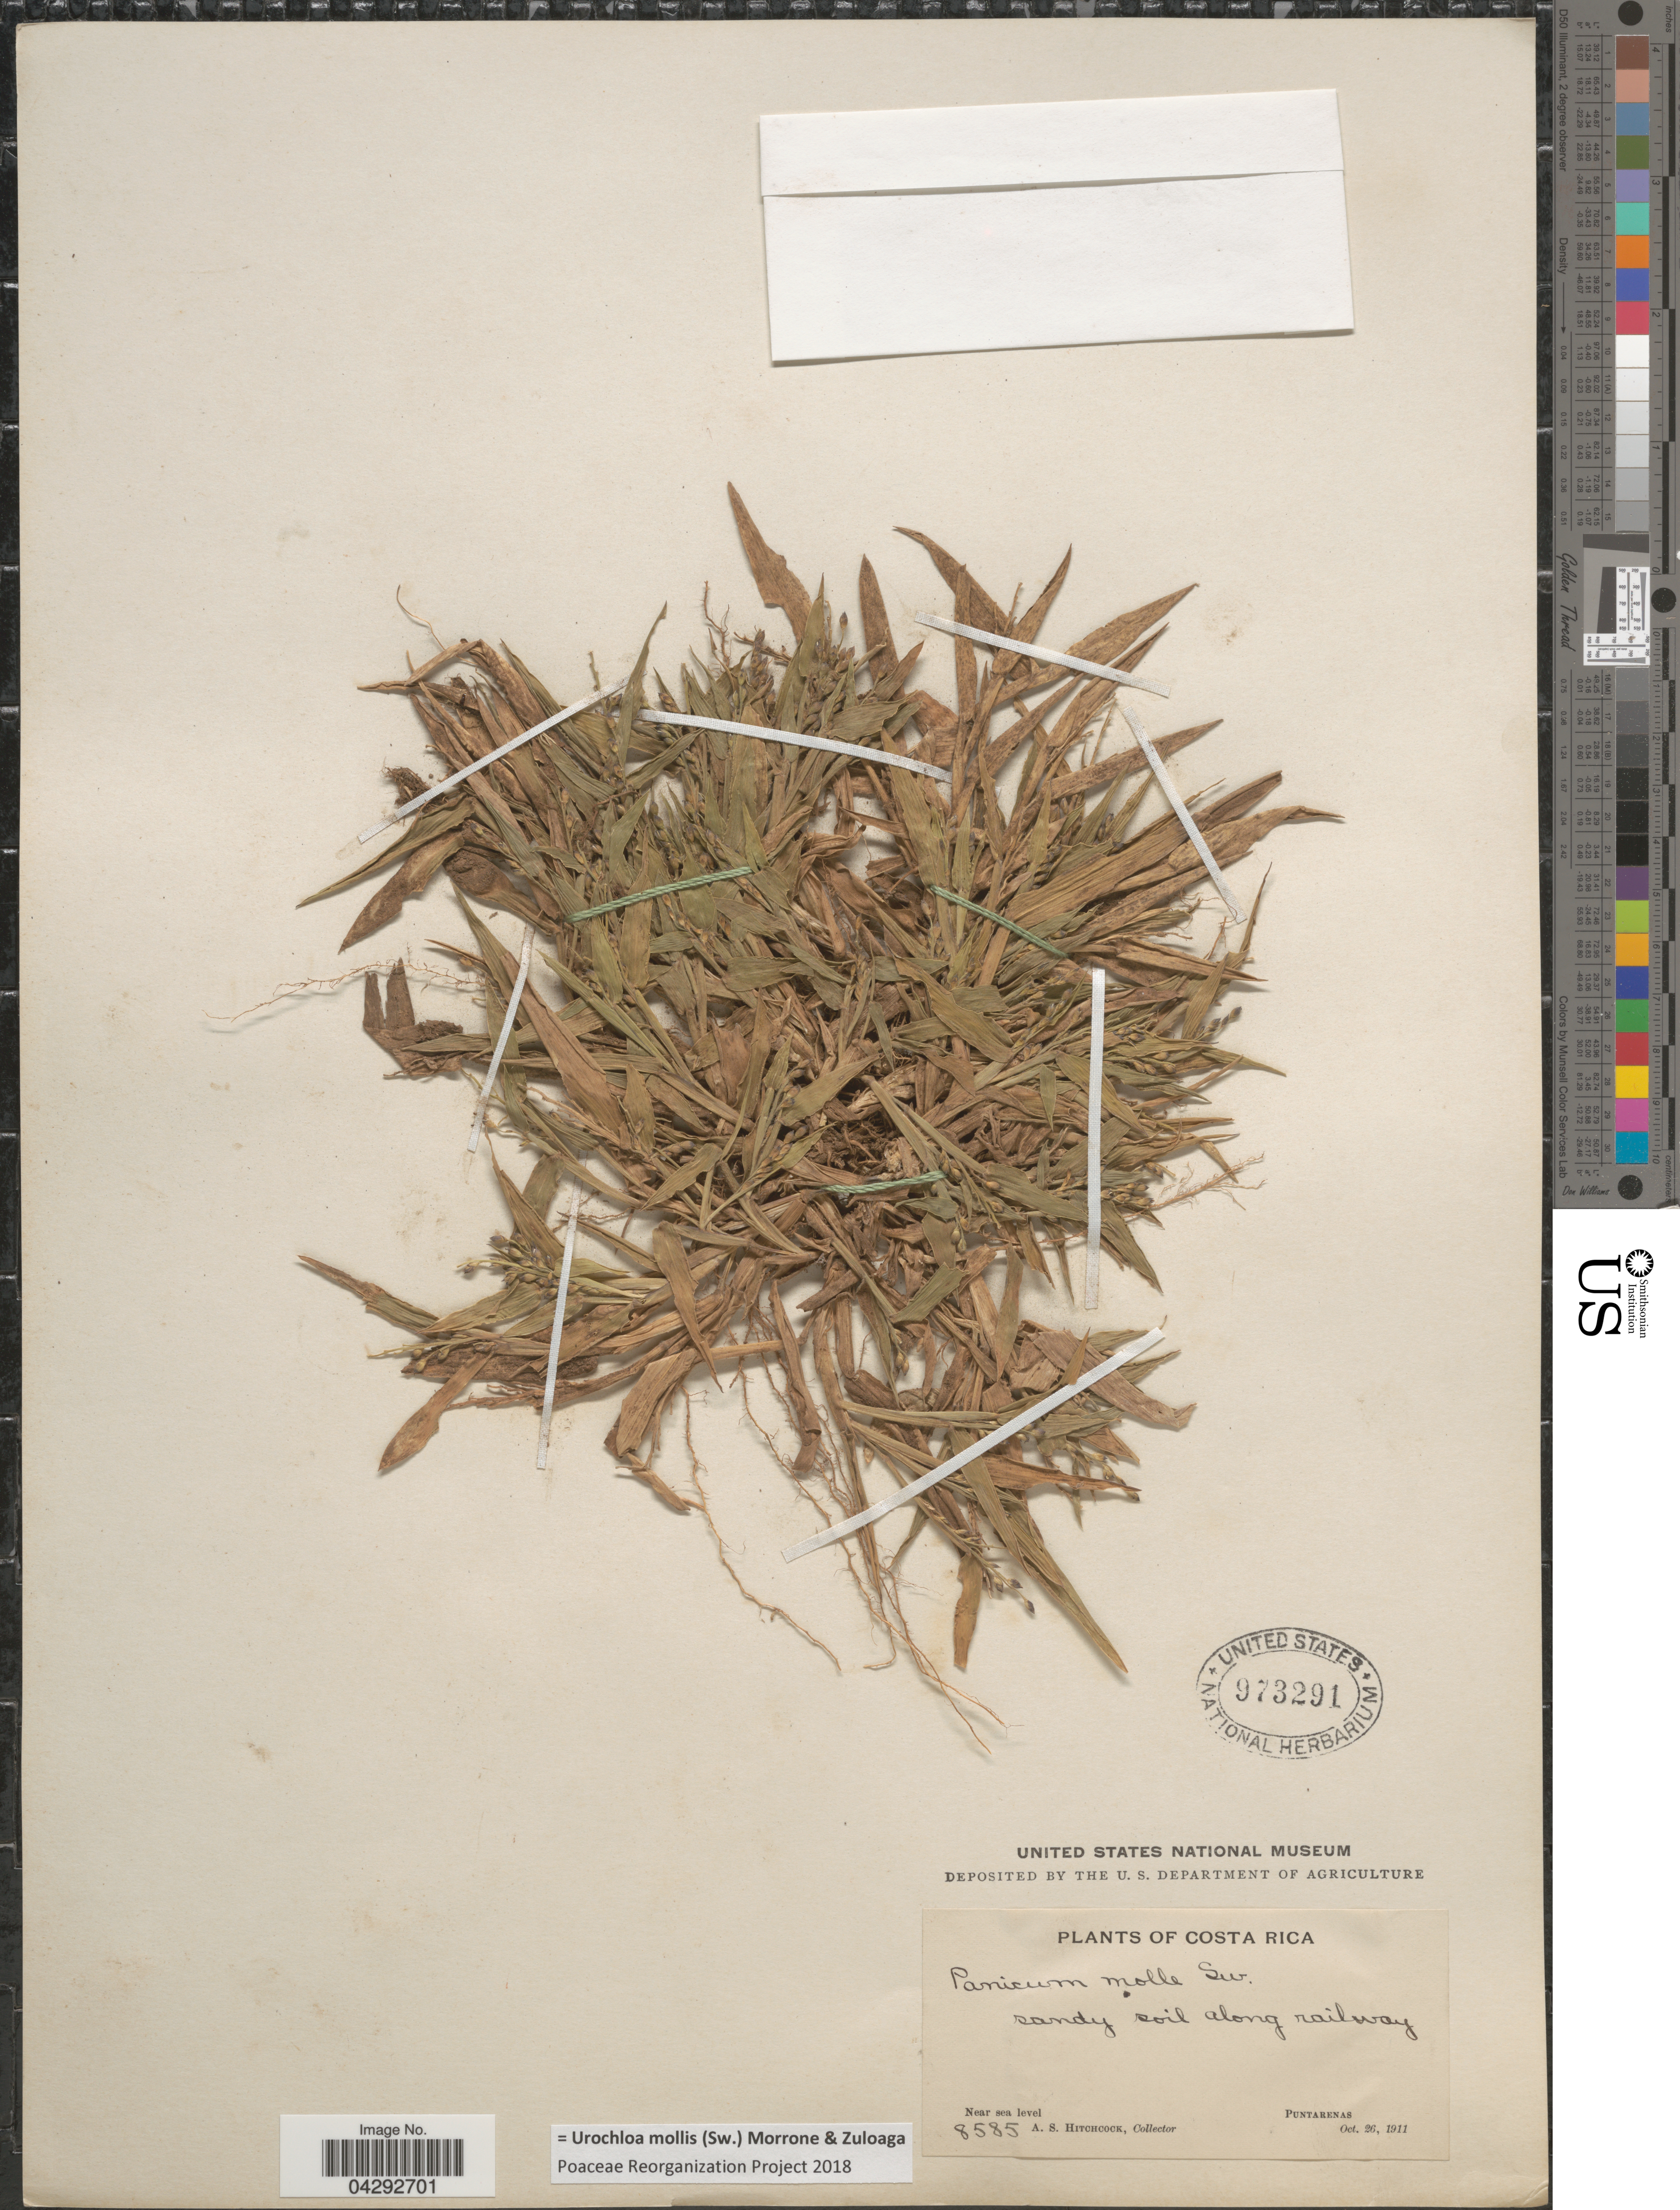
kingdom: Plantae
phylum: Tracheophyta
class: Liliopsida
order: Poales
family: Poaceae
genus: Urochloa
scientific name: Urochloa mollis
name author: (Sw.) Morrone & Zuloaga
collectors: A. S. Hitchcock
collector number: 8585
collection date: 1911-10-26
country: Costa Rica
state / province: Puntarenas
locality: Sandy soil along railway.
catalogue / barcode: US 973291